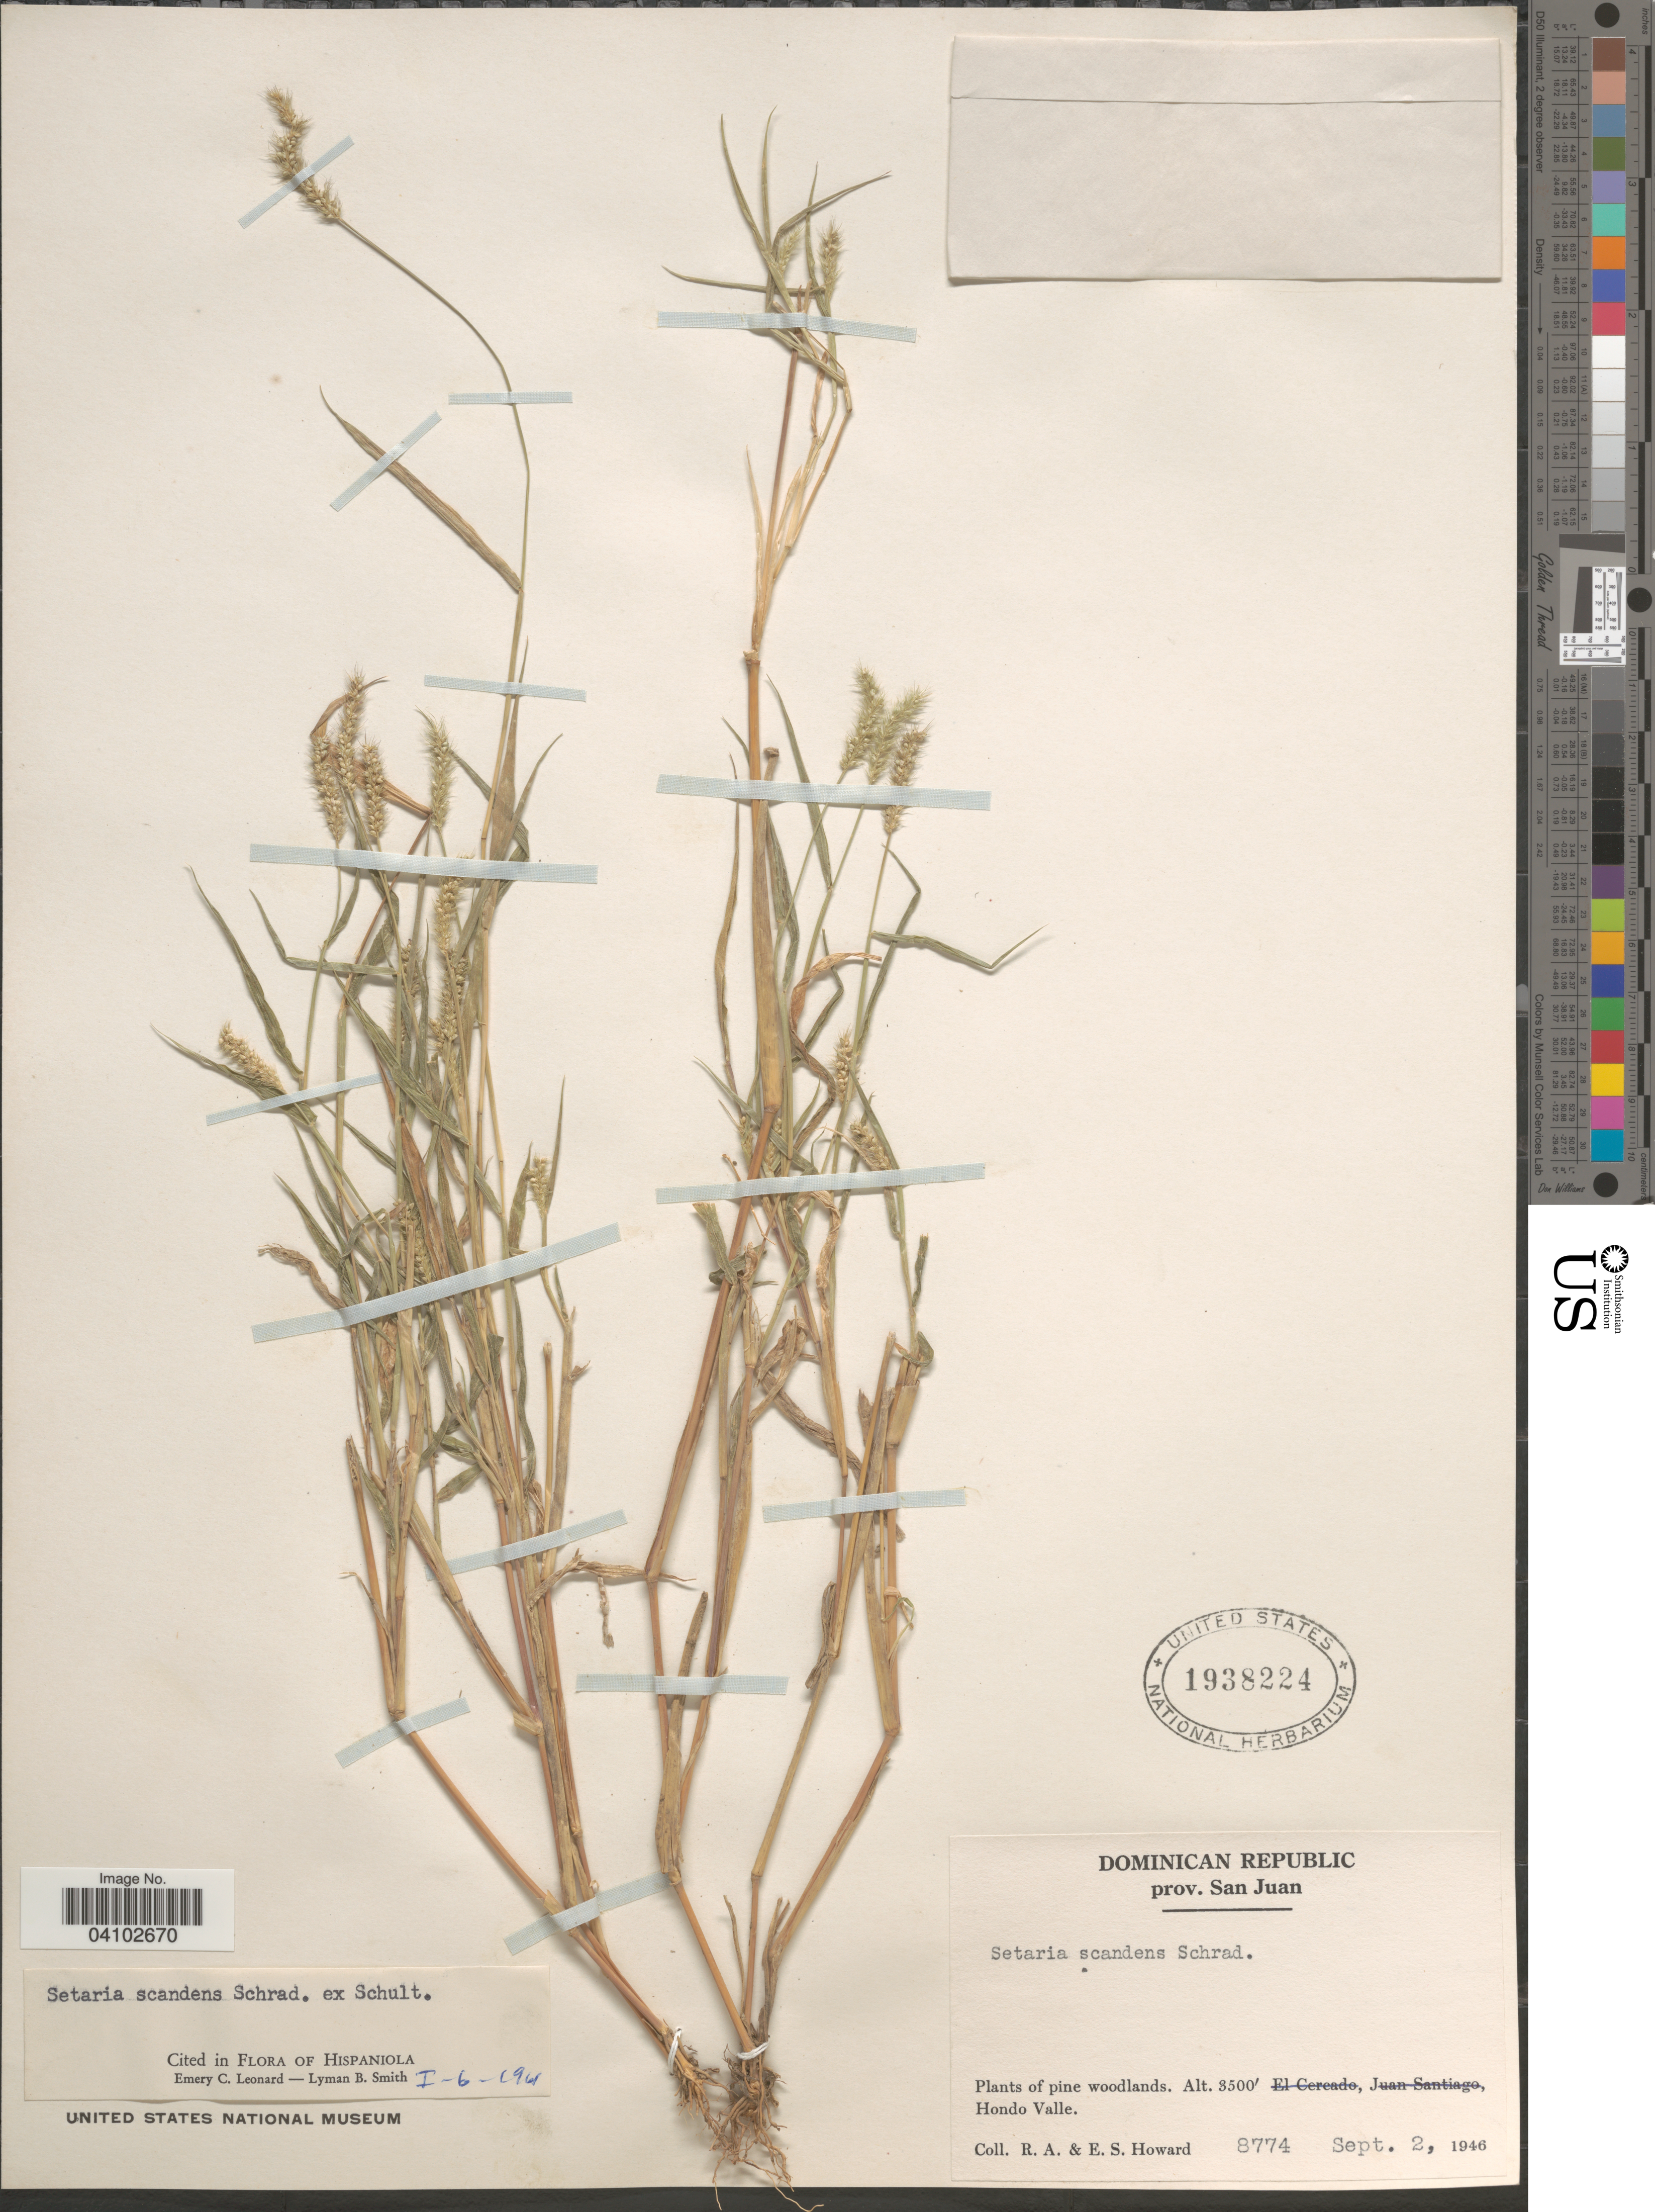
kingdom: Plantae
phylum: Tracheophyta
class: Liliopsida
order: Poales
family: Poaceae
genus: Setaria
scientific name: Setaria scandens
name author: Schrad.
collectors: R. A. Howard & E. S. Howard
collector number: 8774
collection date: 1946-09-02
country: Dominican Republic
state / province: San Juan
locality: Hondo Valle.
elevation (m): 1067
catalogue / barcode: US 1938224